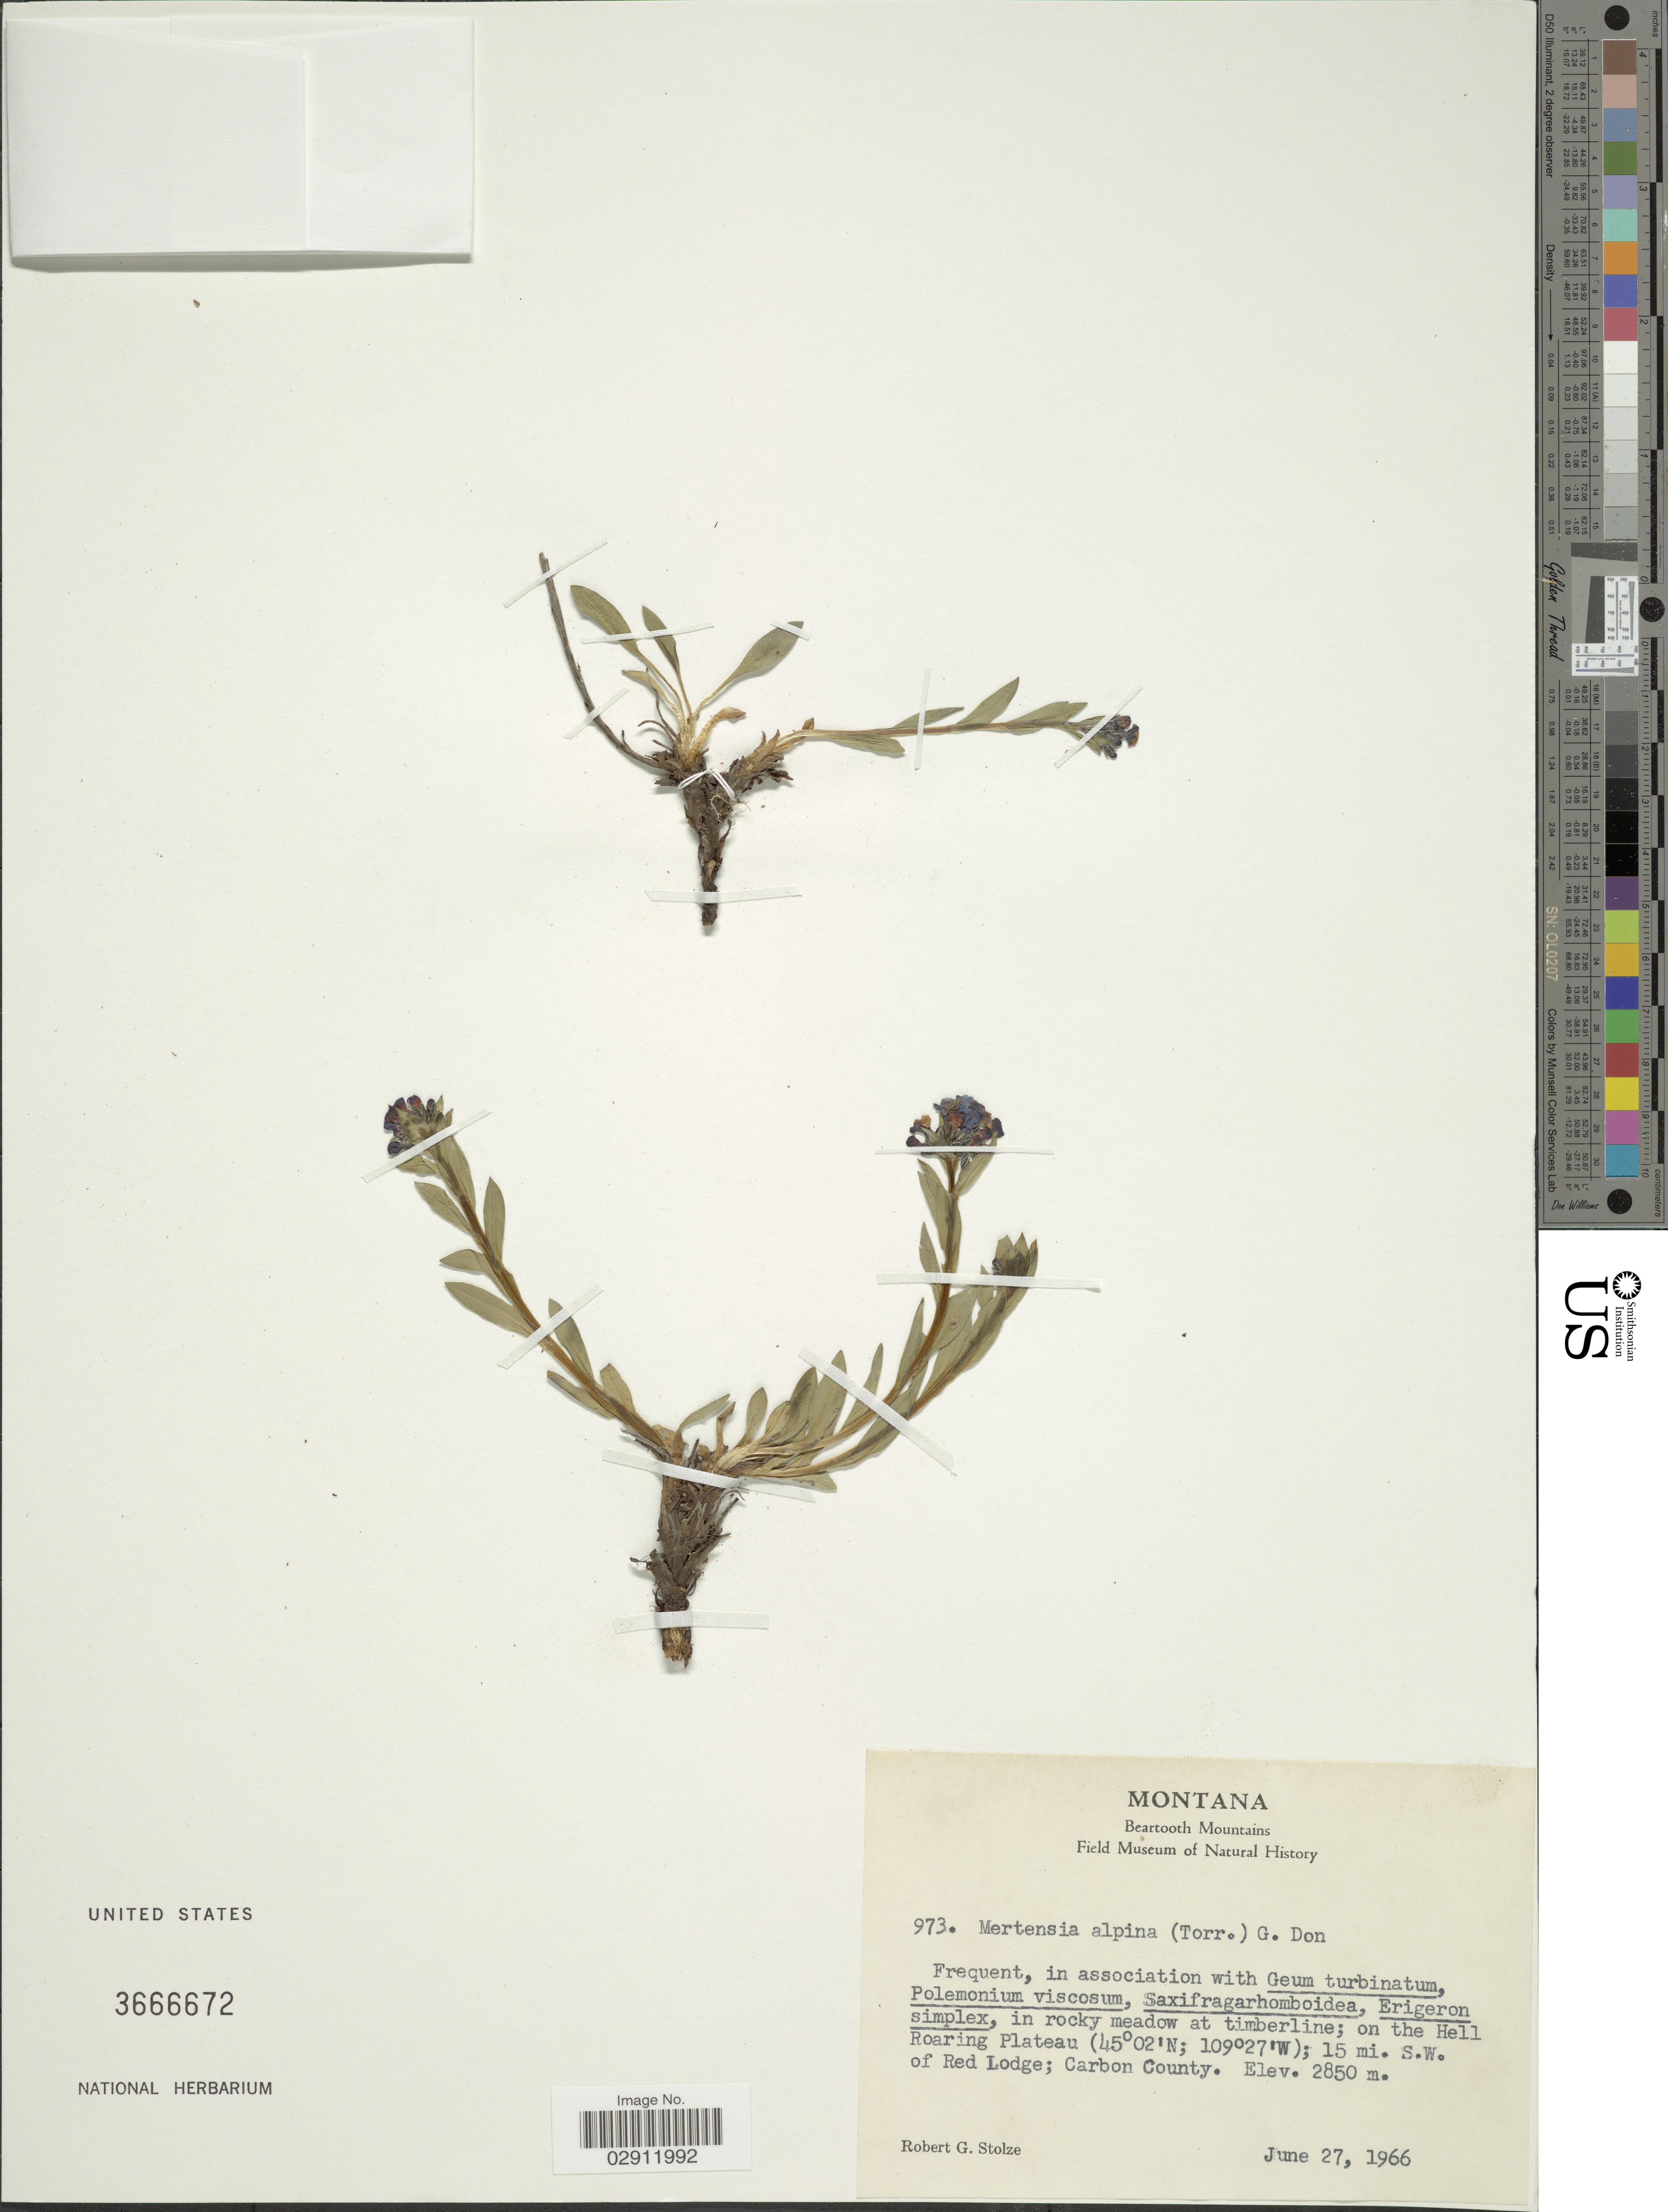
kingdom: Plantae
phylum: Tracheophyta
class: Magnoliopsida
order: Boraginales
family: Boraginaceae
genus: Mertensia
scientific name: Mertensia alpina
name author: (Torr.) G. Don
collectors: R. G. Stolze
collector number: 973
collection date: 1966-06-27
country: United States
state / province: Montana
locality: In rocky meadow at timberline; on the Hell Roaring Plateau; 15 mi. S.W. of Red Lodge; Carbon County.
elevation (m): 2850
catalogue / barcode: US 3666672